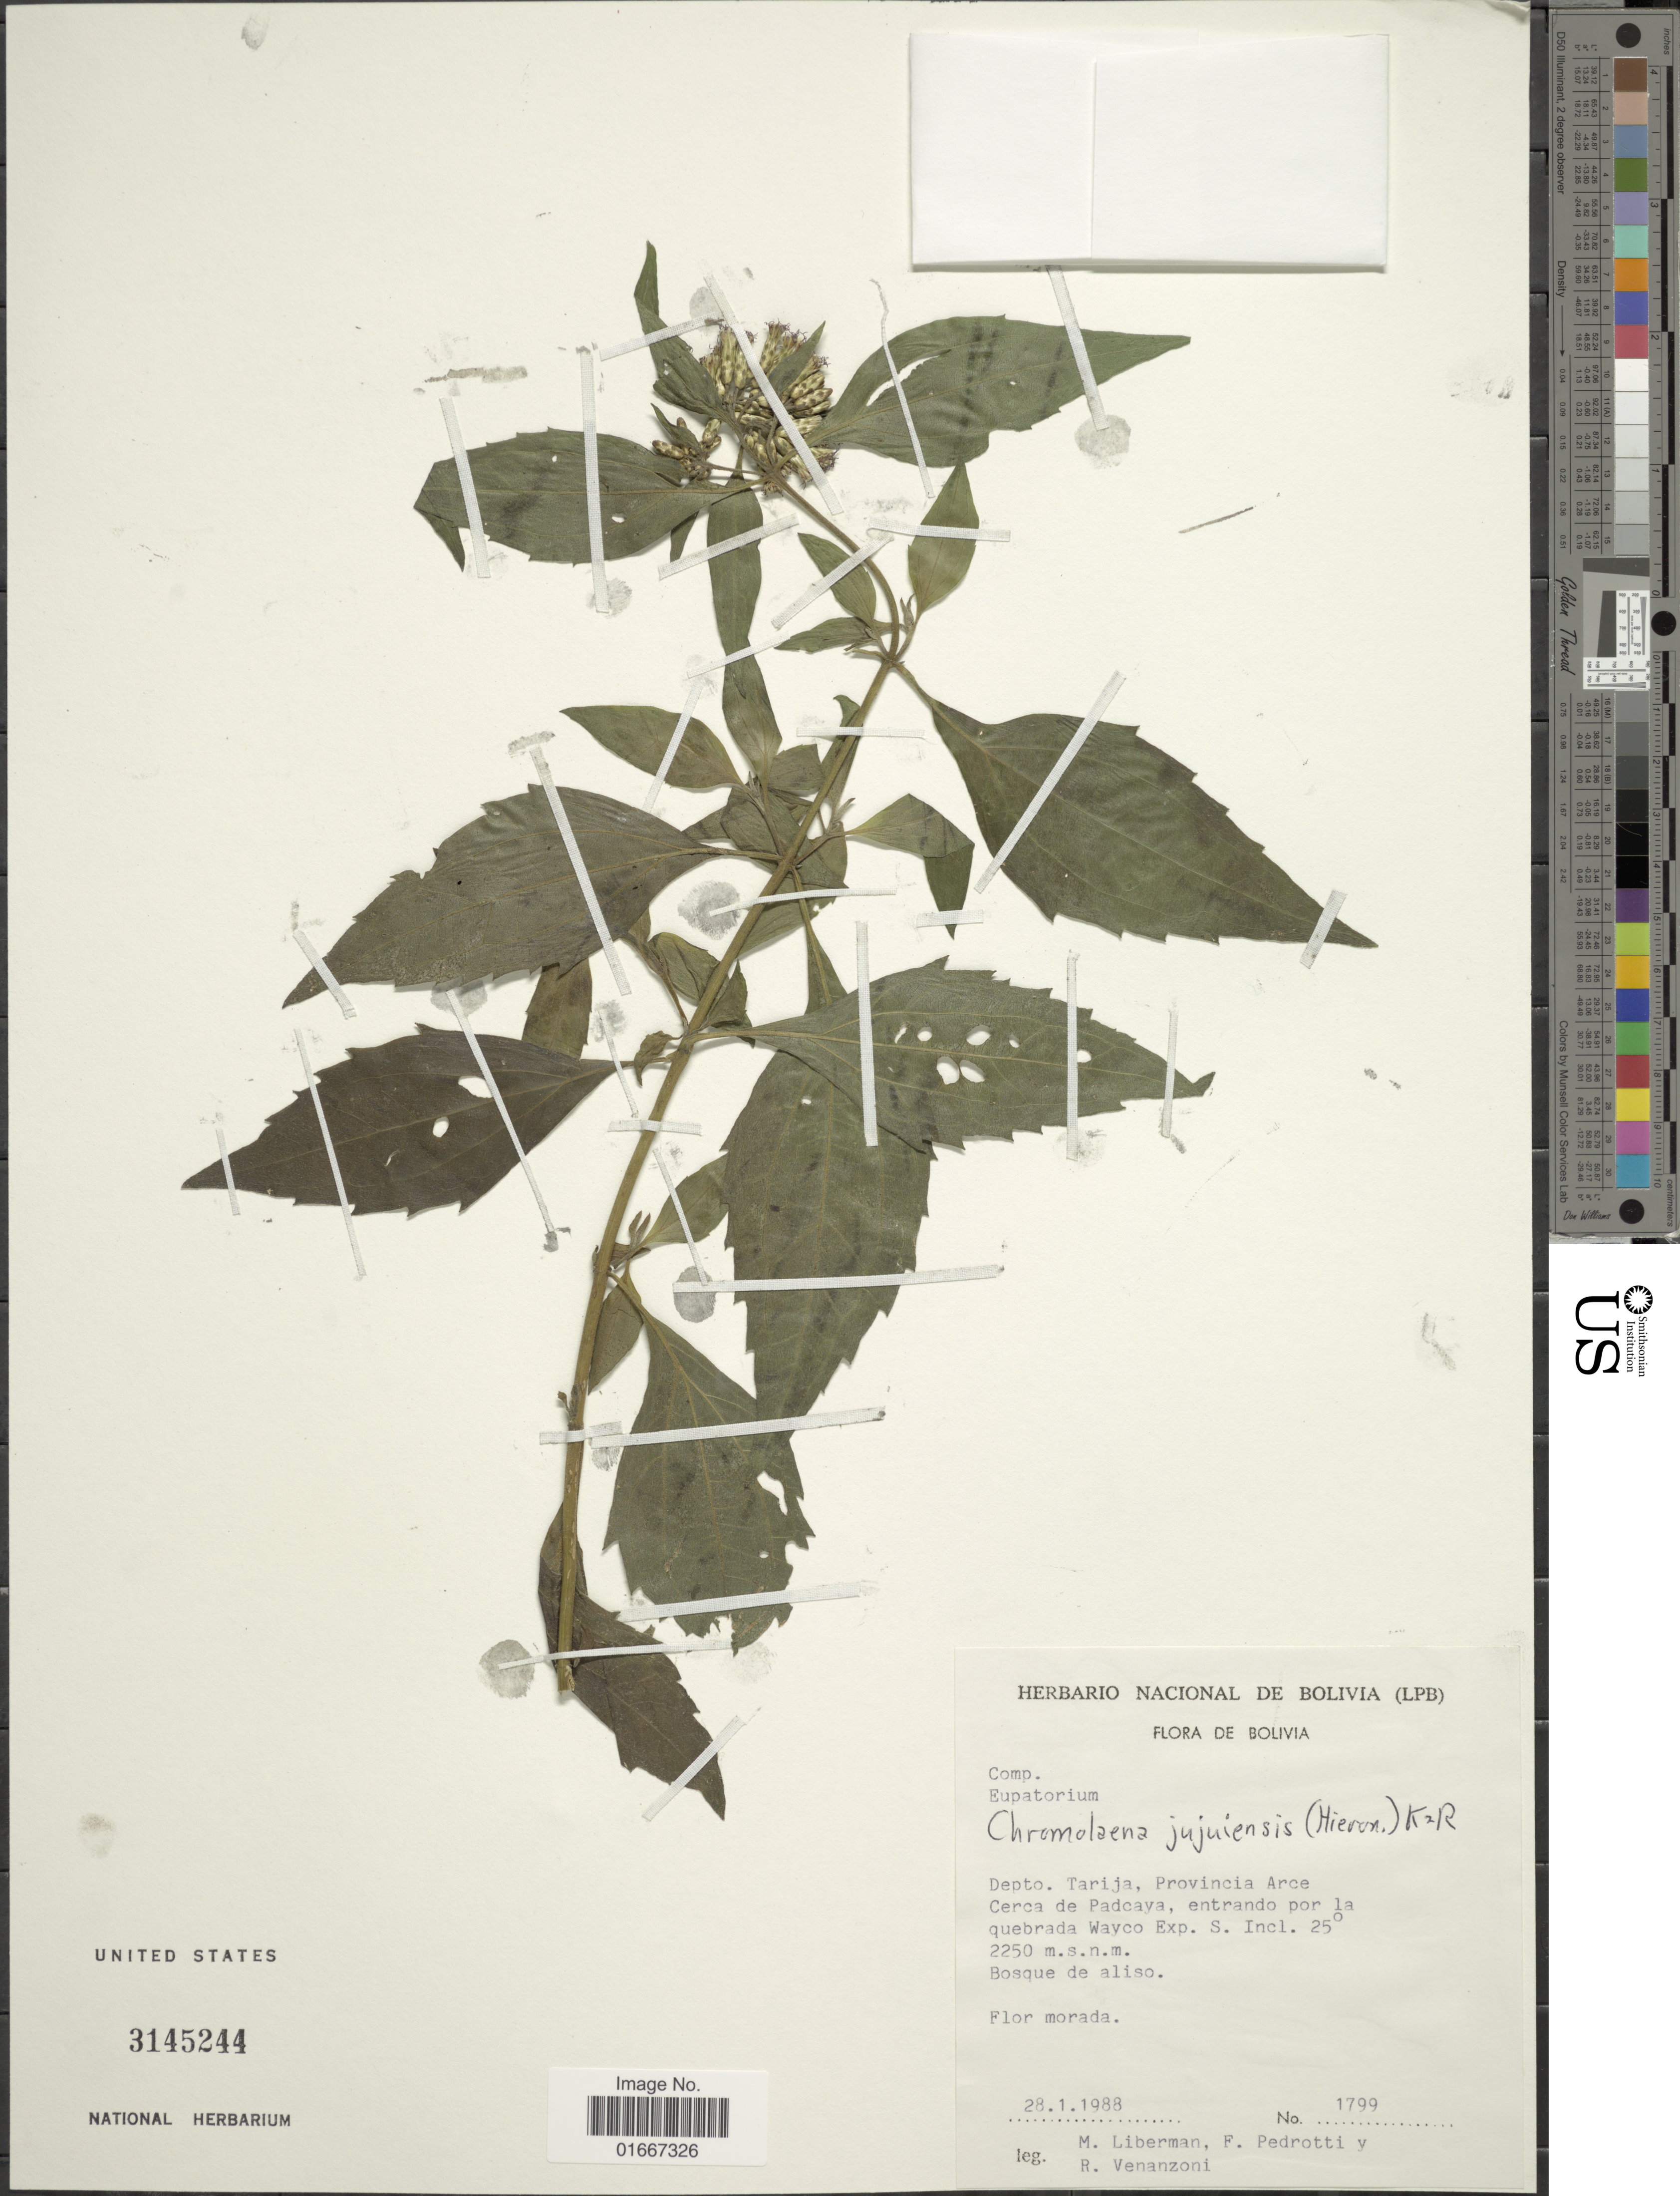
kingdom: Plantae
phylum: Tracheophyta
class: Magnoliopsida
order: Asterales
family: Asteraceae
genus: Chromolaena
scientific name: Chromolaena jujuiensis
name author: (Hieron.) R.M. King & H. Rob.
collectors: M. Liberman, F. Pedrotti & R. Venanzoni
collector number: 1799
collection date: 1988-01-28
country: Bolivia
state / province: Tarija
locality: Provincia Arce, Cerca de Padcaya, entrando por la quebrada Wayco Exp. S incl. 250°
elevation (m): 2250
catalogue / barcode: US 3145244